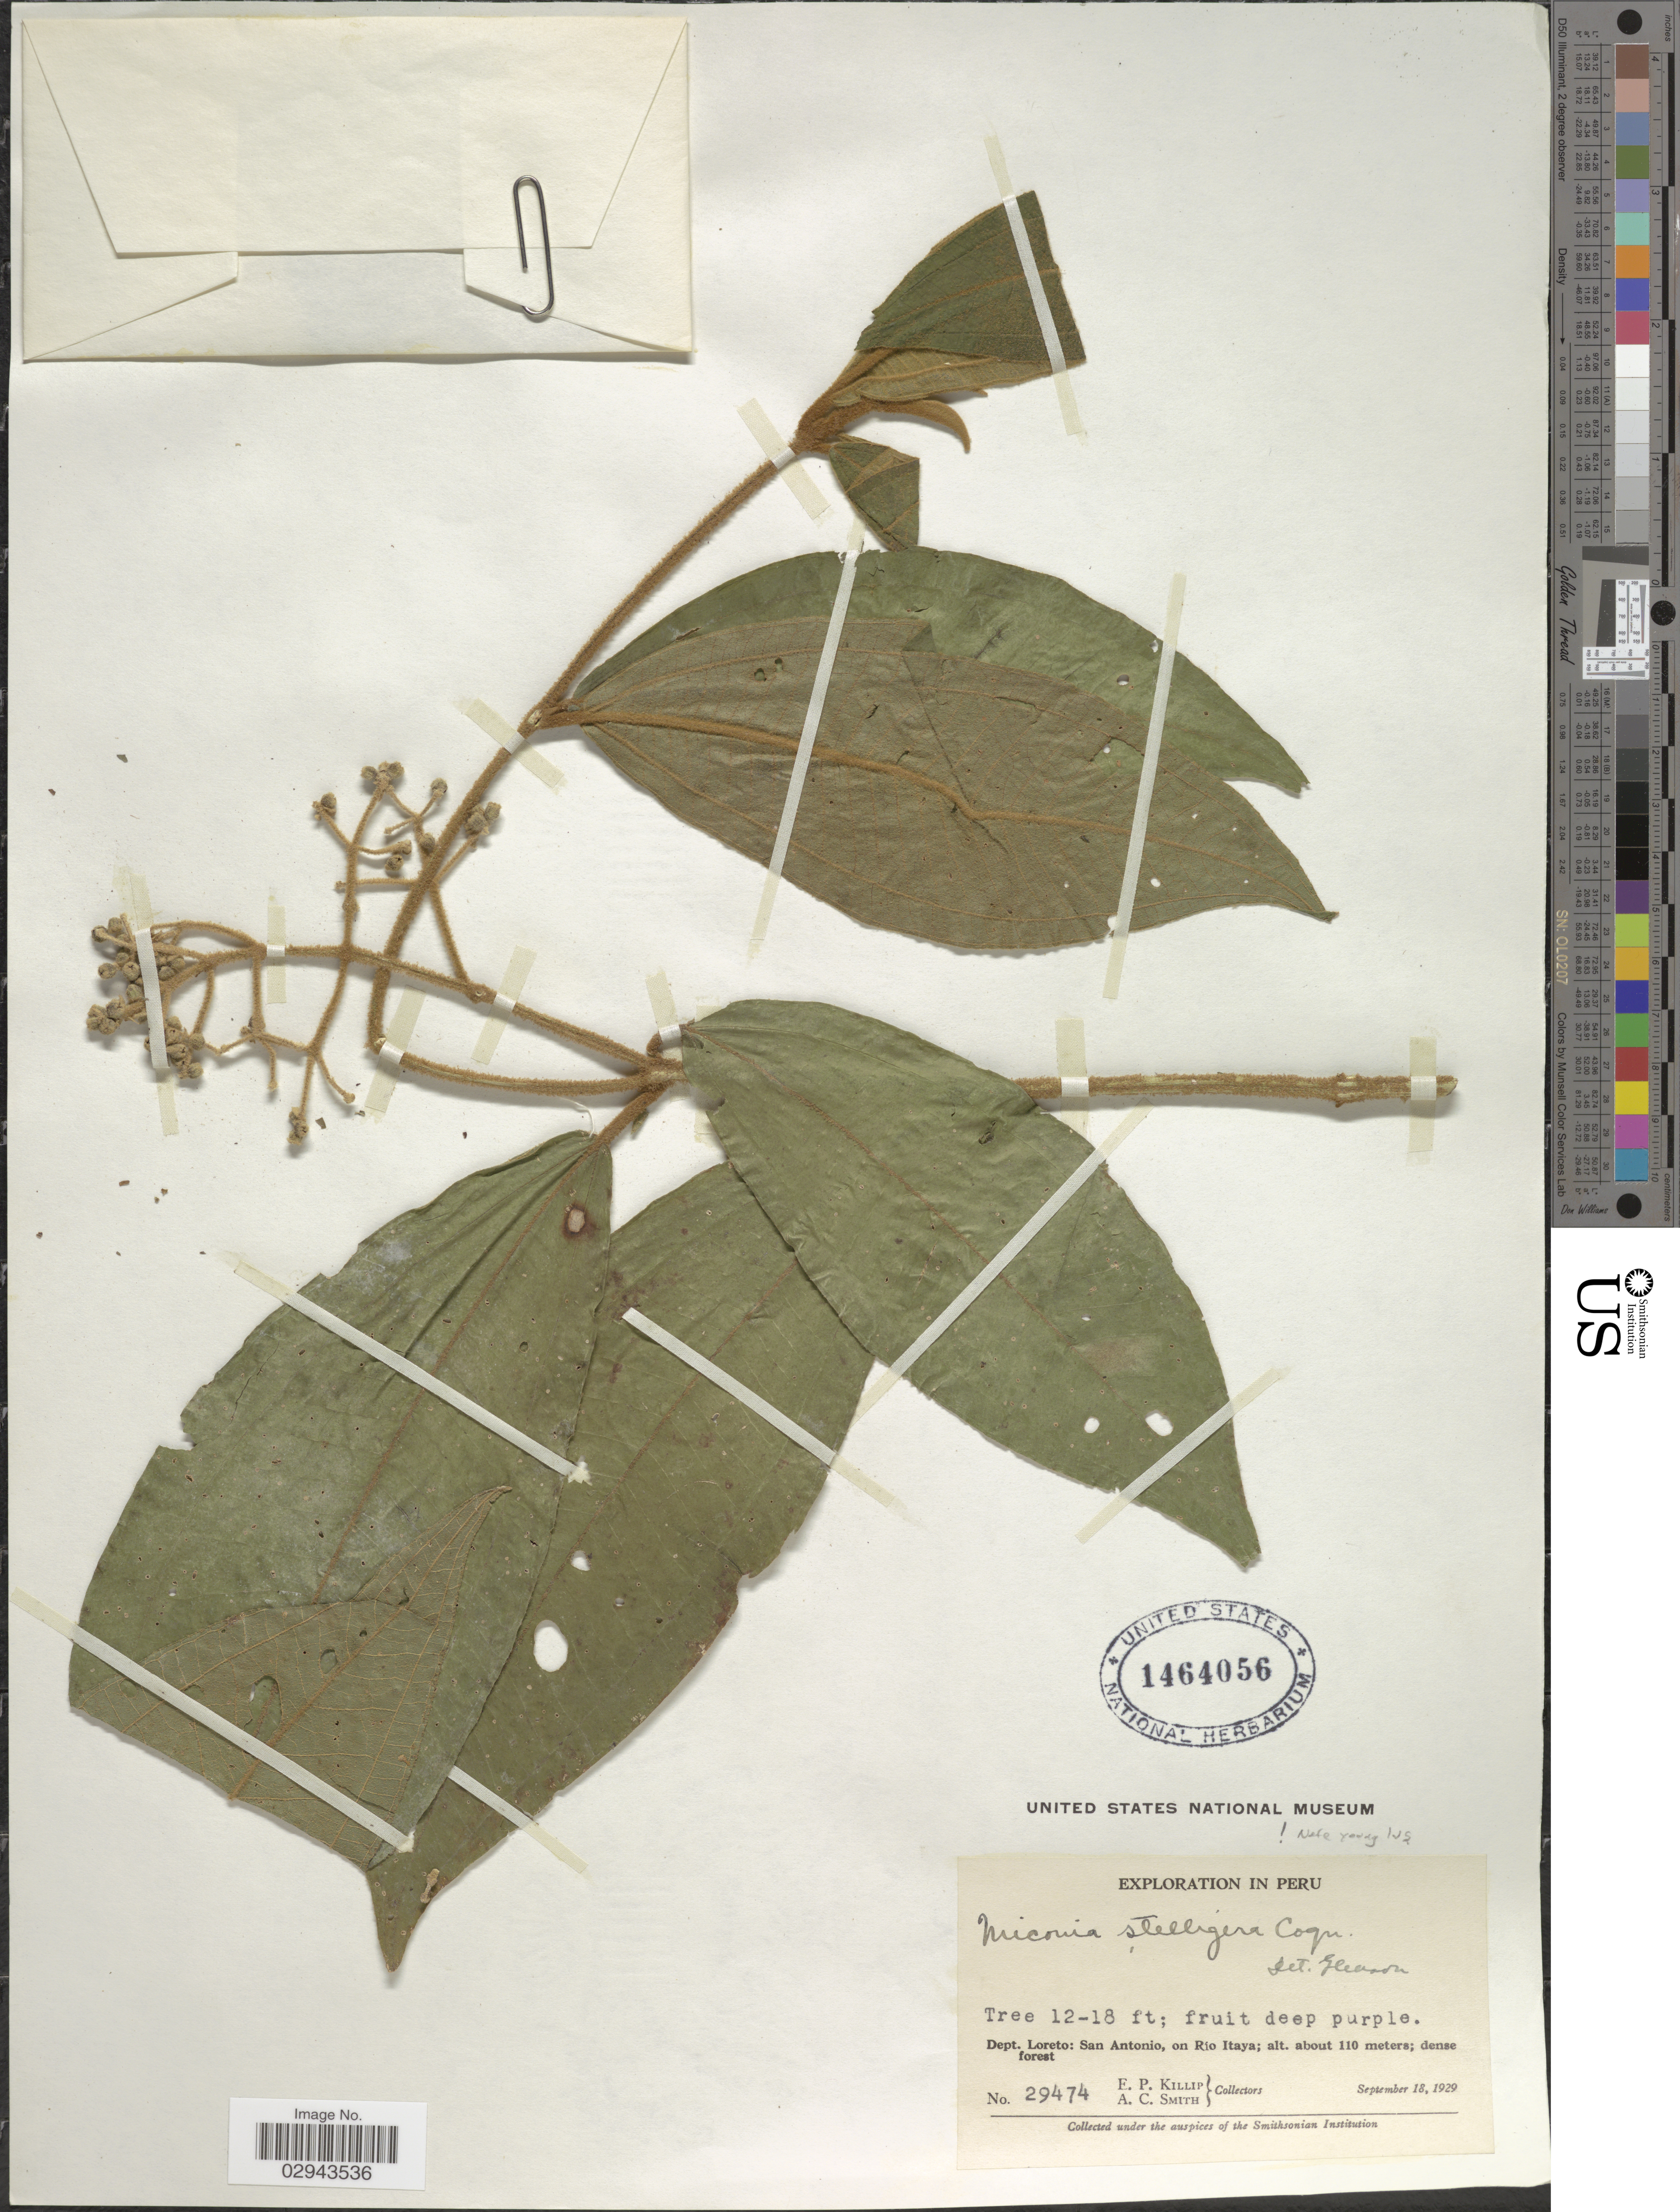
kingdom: Plantae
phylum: Tracheophyta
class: Magnoliopsida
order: Myrtales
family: Melastomataceae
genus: Miconia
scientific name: Miconia stelligera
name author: Cogn.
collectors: E. P. Killip & A. C. Smith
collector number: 29474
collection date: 1929-09-18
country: Peru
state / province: Loreto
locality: Dept. Loreto: San Antonio, on Río Itaya.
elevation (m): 110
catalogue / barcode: US 1464056